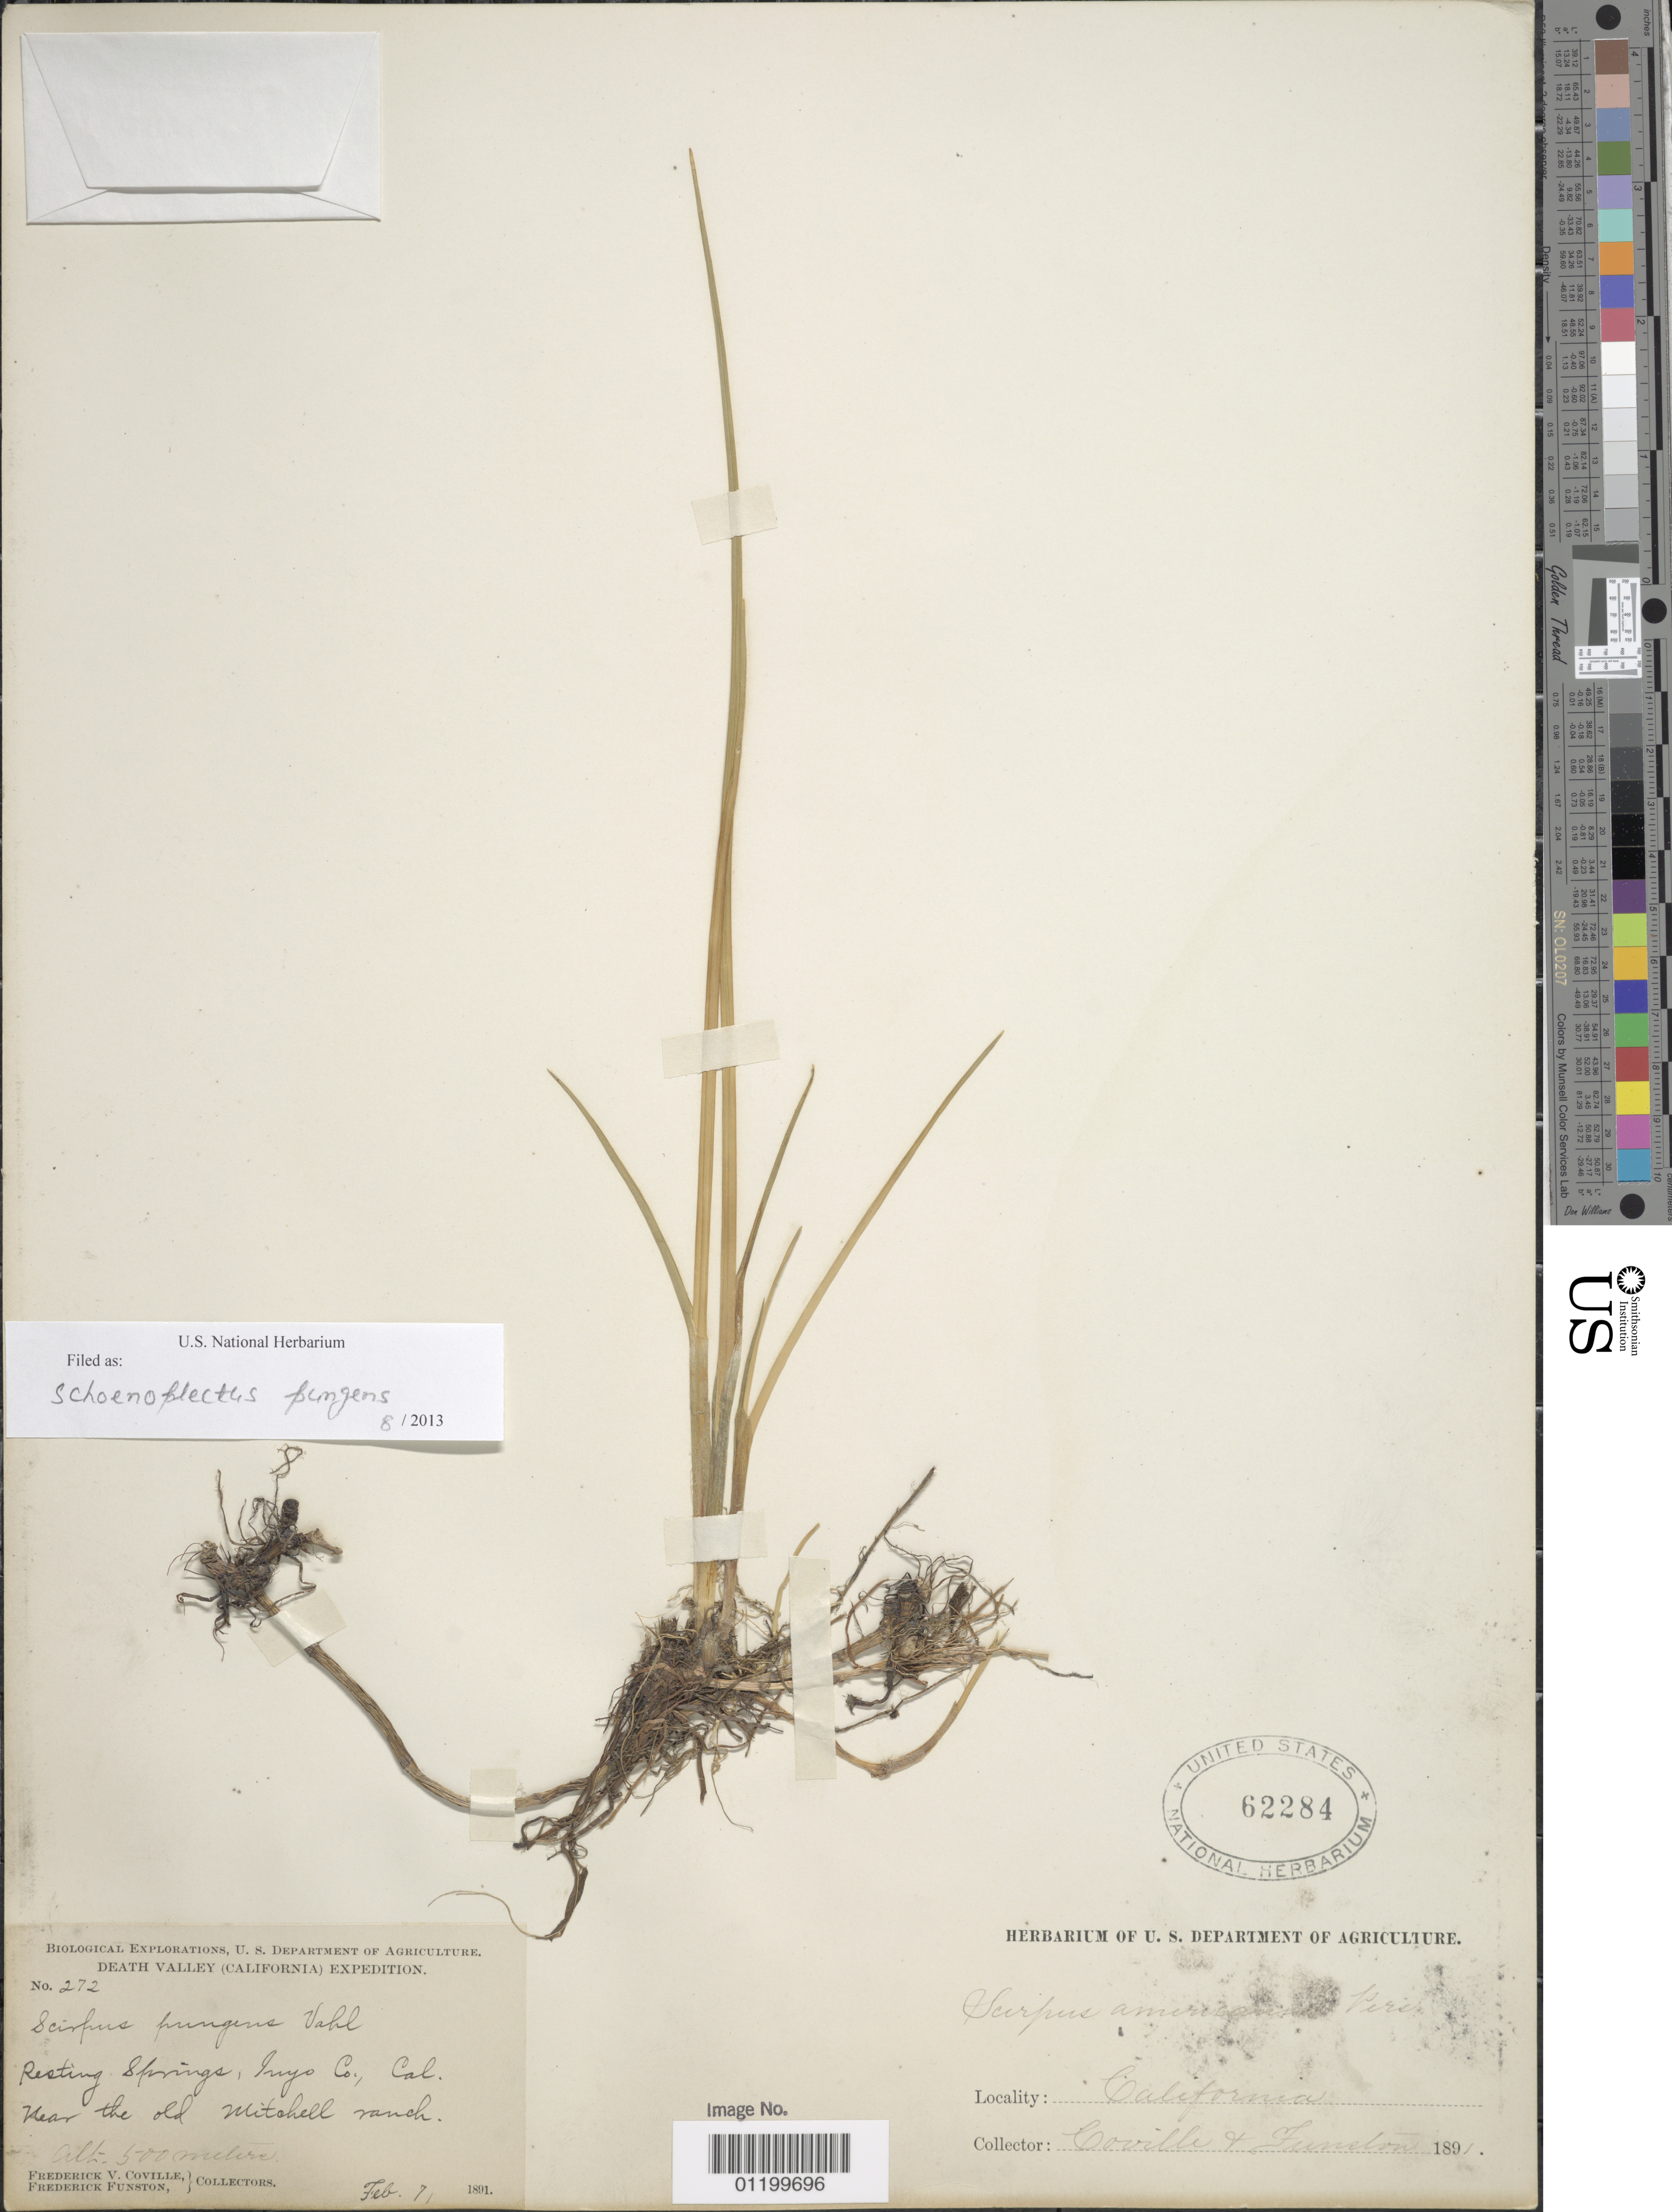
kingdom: Plantae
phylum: Tracheophyta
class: Liliopsida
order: Poales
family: Cyperaceae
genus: Schoenoplectus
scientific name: Schoenoplectus pungens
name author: (Vahl) Palla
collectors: F. V. Coville & F. Funston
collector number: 272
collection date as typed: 7 Feb 1891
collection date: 1891-02-07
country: United States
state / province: California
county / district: Inyo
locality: Resting Springs, near the old Mitchell Ranch.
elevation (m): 500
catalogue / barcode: US 62284